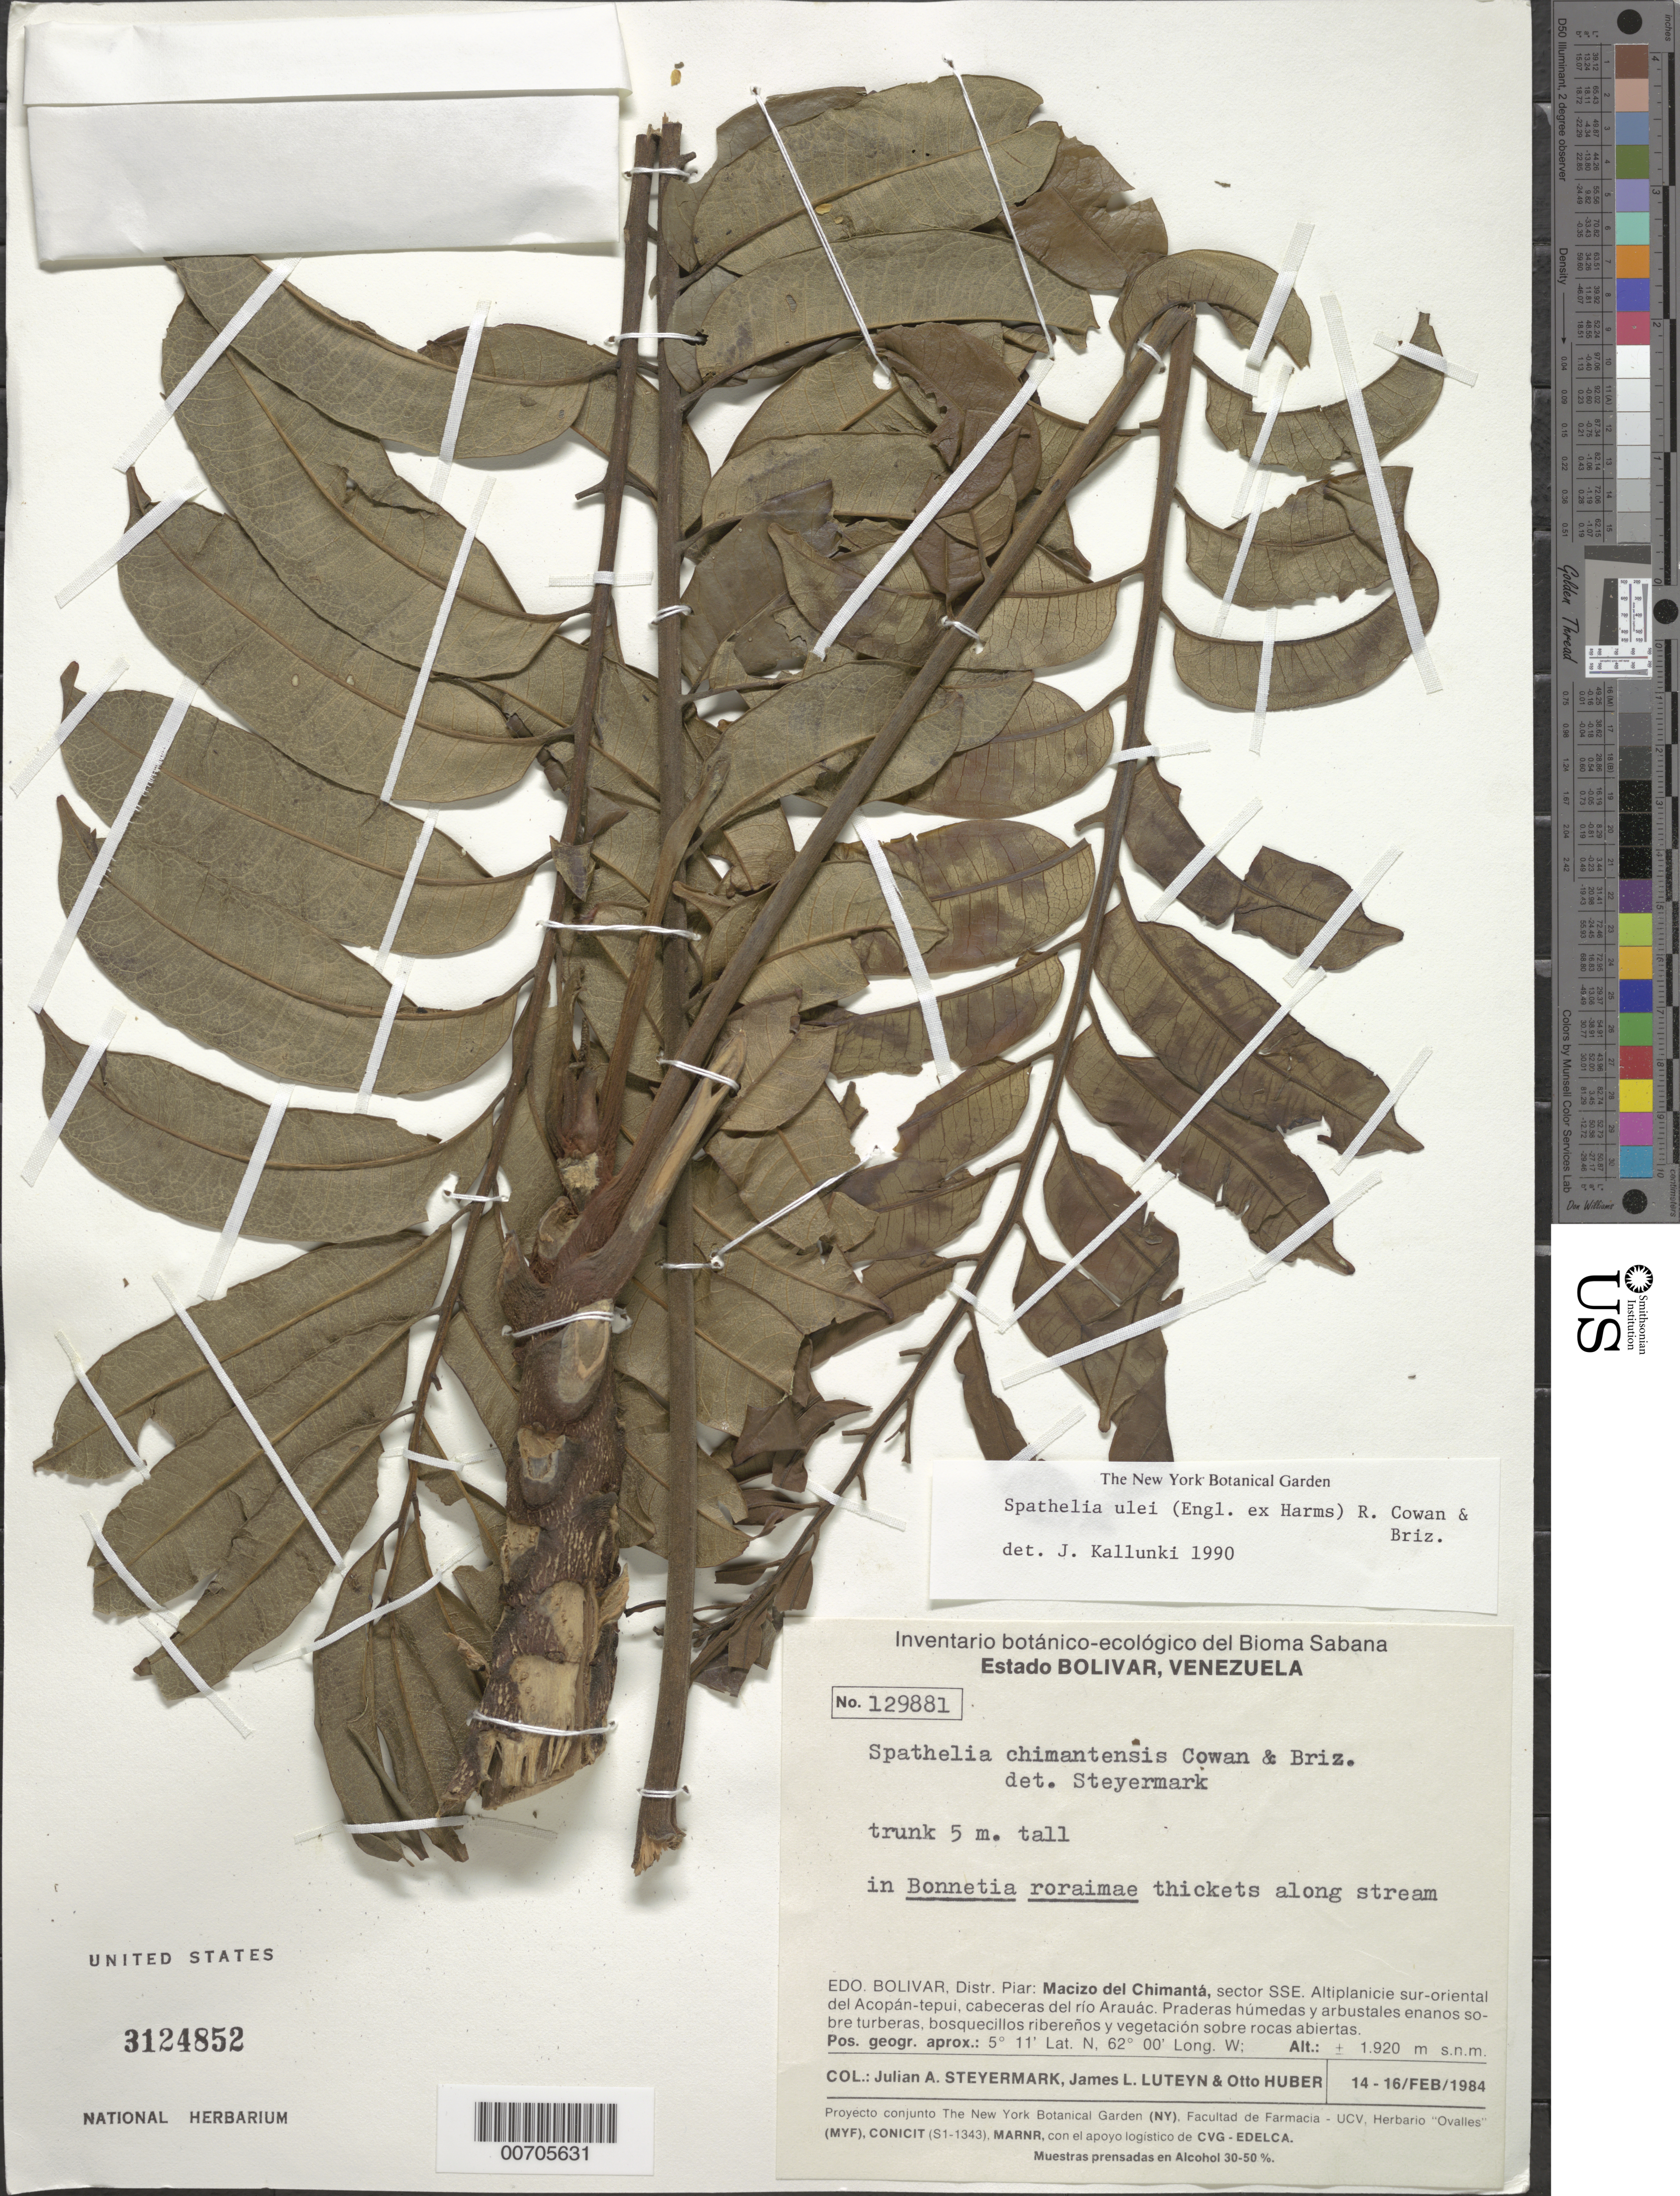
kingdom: Plantae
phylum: Tracheophyta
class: Magnoliopsida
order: Sapindales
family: Rutaceae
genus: Sohnreyia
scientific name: Sohnreyia ulei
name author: (Engl. ex Harms) Appelhans & Kessler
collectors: J. Steyermark, J. L. Luteyn & O. Huber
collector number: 129881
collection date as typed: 14-Feb-84 to 16-Feb-84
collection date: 1984-02-14/1984-02-16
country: Venezuela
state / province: Bolívar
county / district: Piar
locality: Macizo del Chimantá, sector SSE. Altiplanicie sur-oriental del Acopán-tepuí, cabeceras del río Arauác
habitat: Bonnetia roraime thickets along stream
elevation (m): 1920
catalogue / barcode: US 3124852